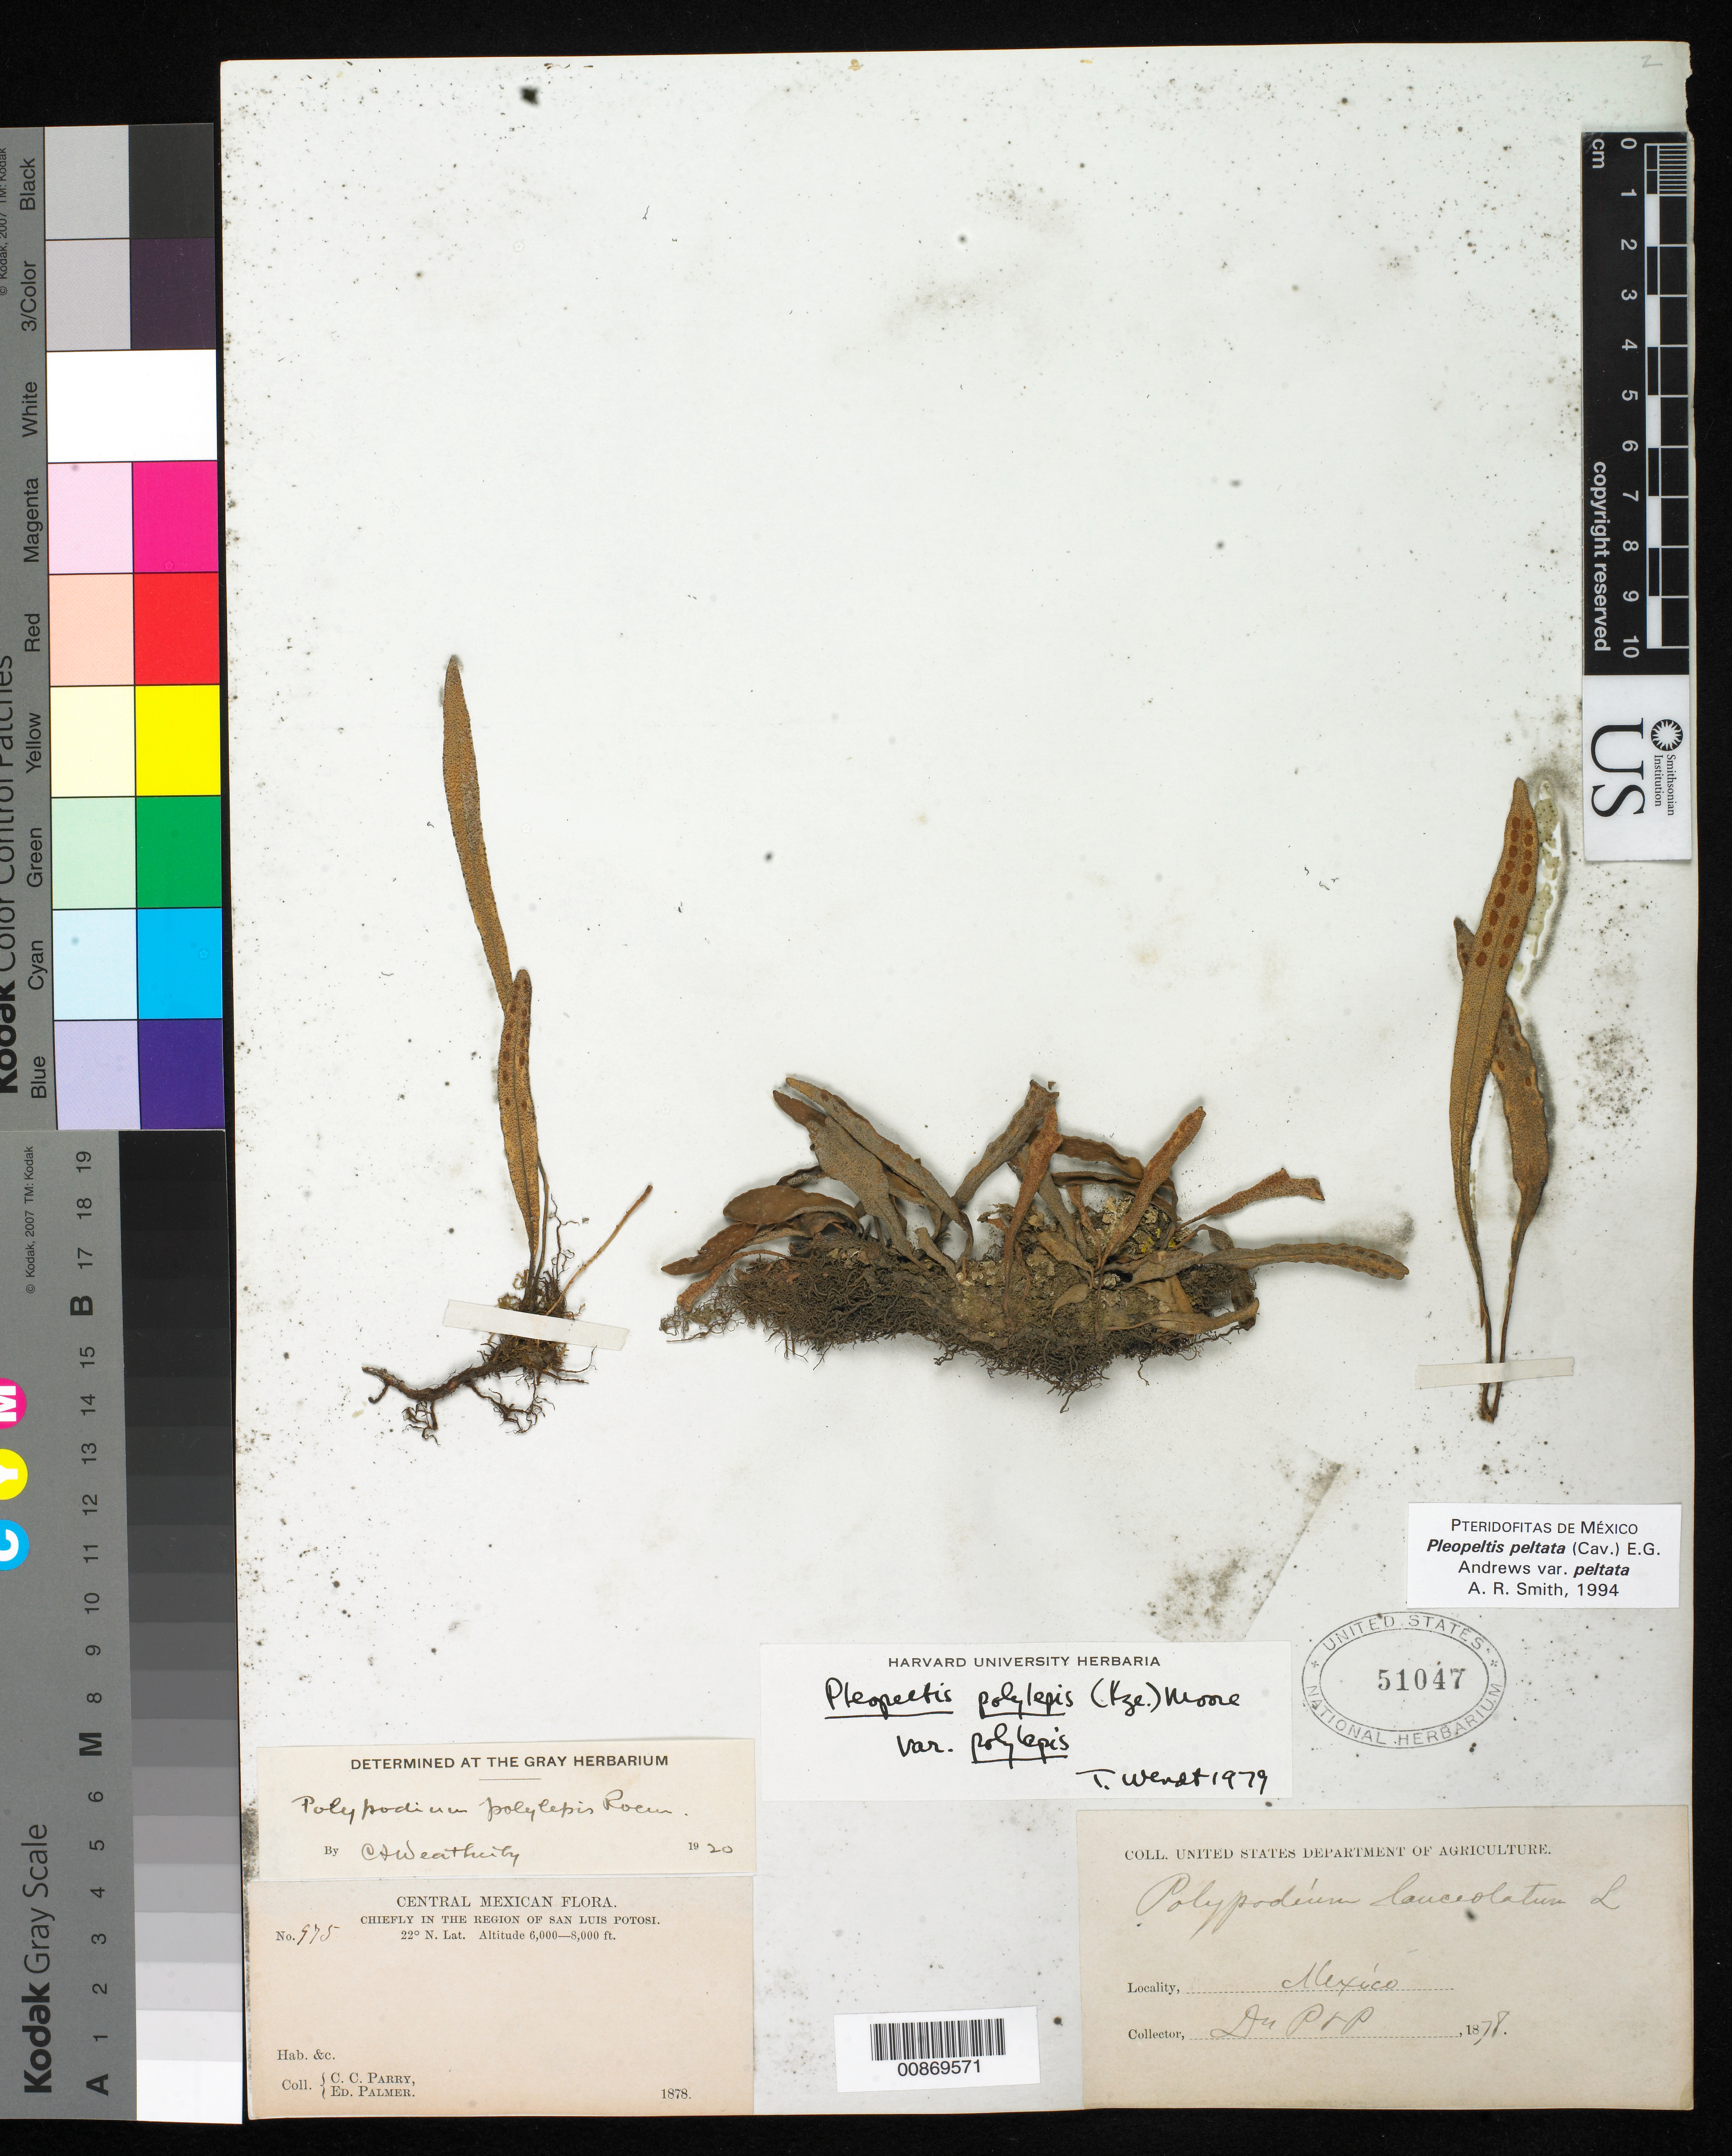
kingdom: Plantae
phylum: Tracheophyta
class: Polypodiopsida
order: Polypodiales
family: Polypodiaceae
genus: Pleopeltis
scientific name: Pleopeltis peltata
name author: Scort.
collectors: C. C. Parry & E. Palmer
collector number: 975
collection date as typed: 1878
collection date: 1878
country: Mexico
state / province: San Luis Potosí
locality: Chiefly in the region of San Luis Potosí.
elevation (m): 1829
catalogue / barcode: US 51047